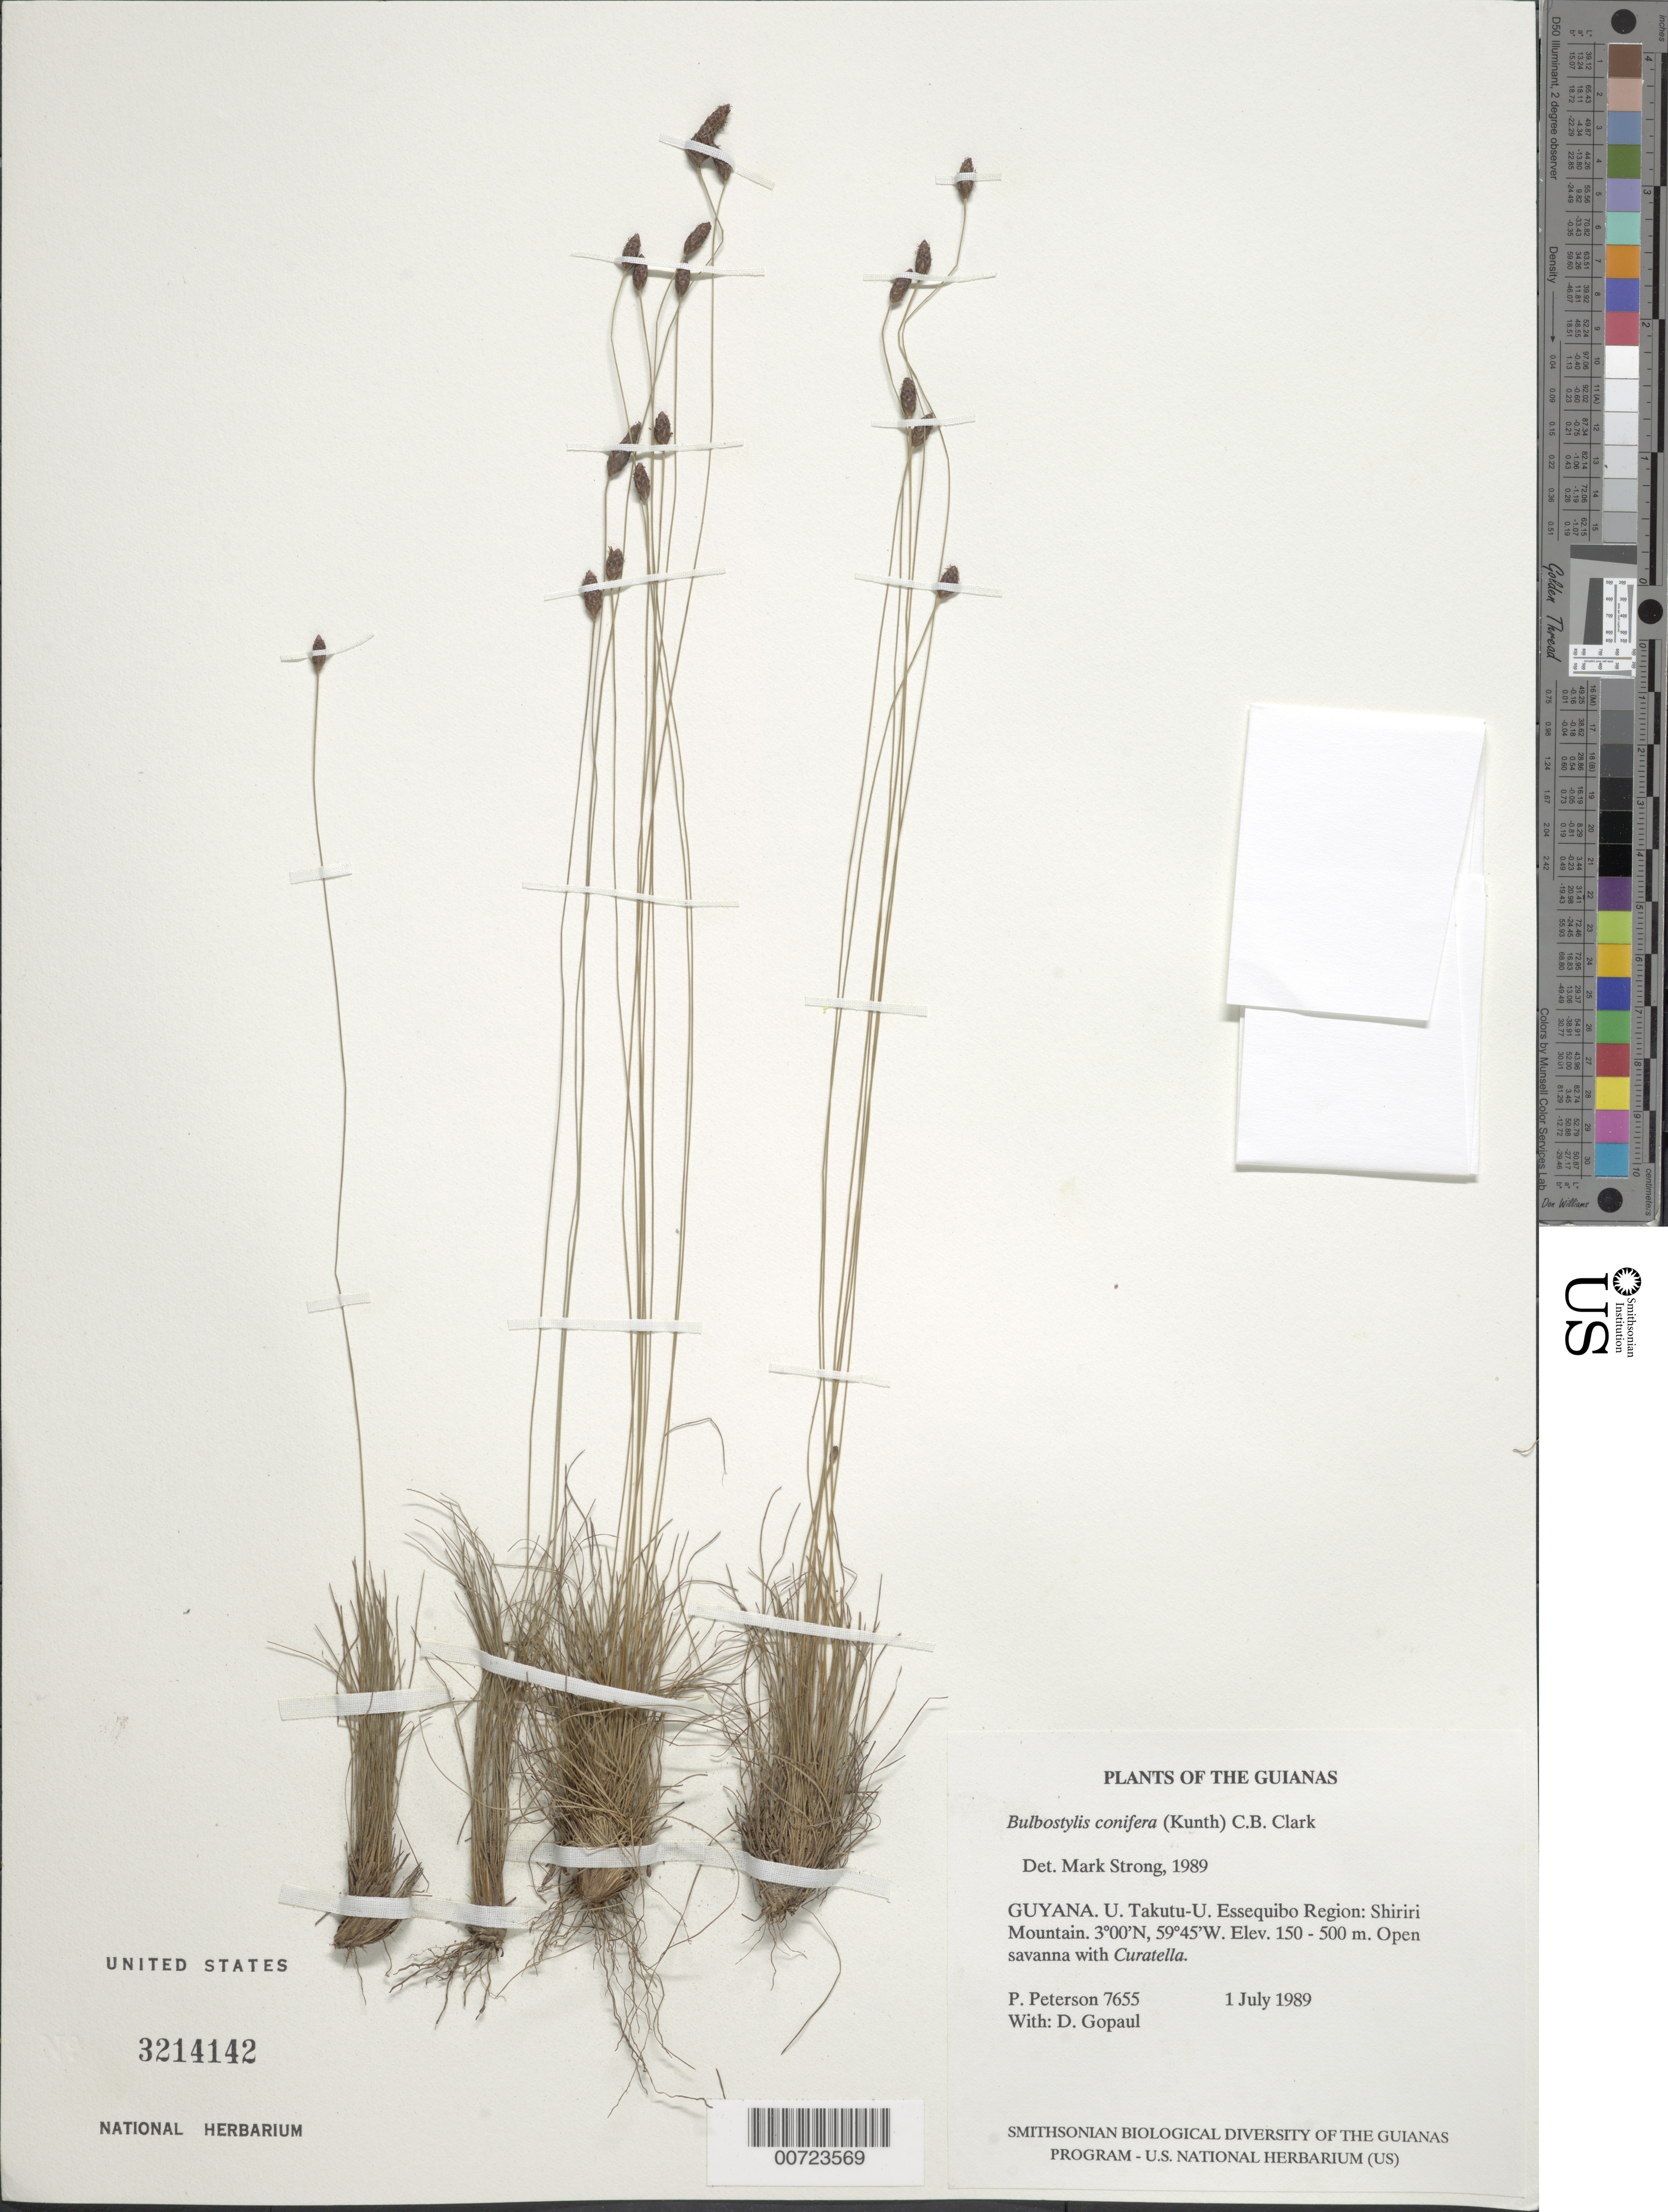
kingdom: Plantae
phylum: Tracheophyta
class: Liliopsida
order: Poales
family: Cyperaceae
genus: Bulbostylis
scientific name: Bulbostylis conifera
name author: (Kunth) C.B. Clarke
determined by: Strong, M. T., (US), Smithsonian Institution - National Museum of Natural History (UNITED STATES)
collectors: P. M. Peterson & D. Gopaul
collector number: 7655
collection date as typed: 1 July 1989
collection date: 1989-07-01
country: Guyana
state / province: U. Takutu-U. Essequibo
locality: Shiriri Mountain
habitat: Open savanna with Curatella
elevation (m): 150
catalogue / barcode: US 3214142